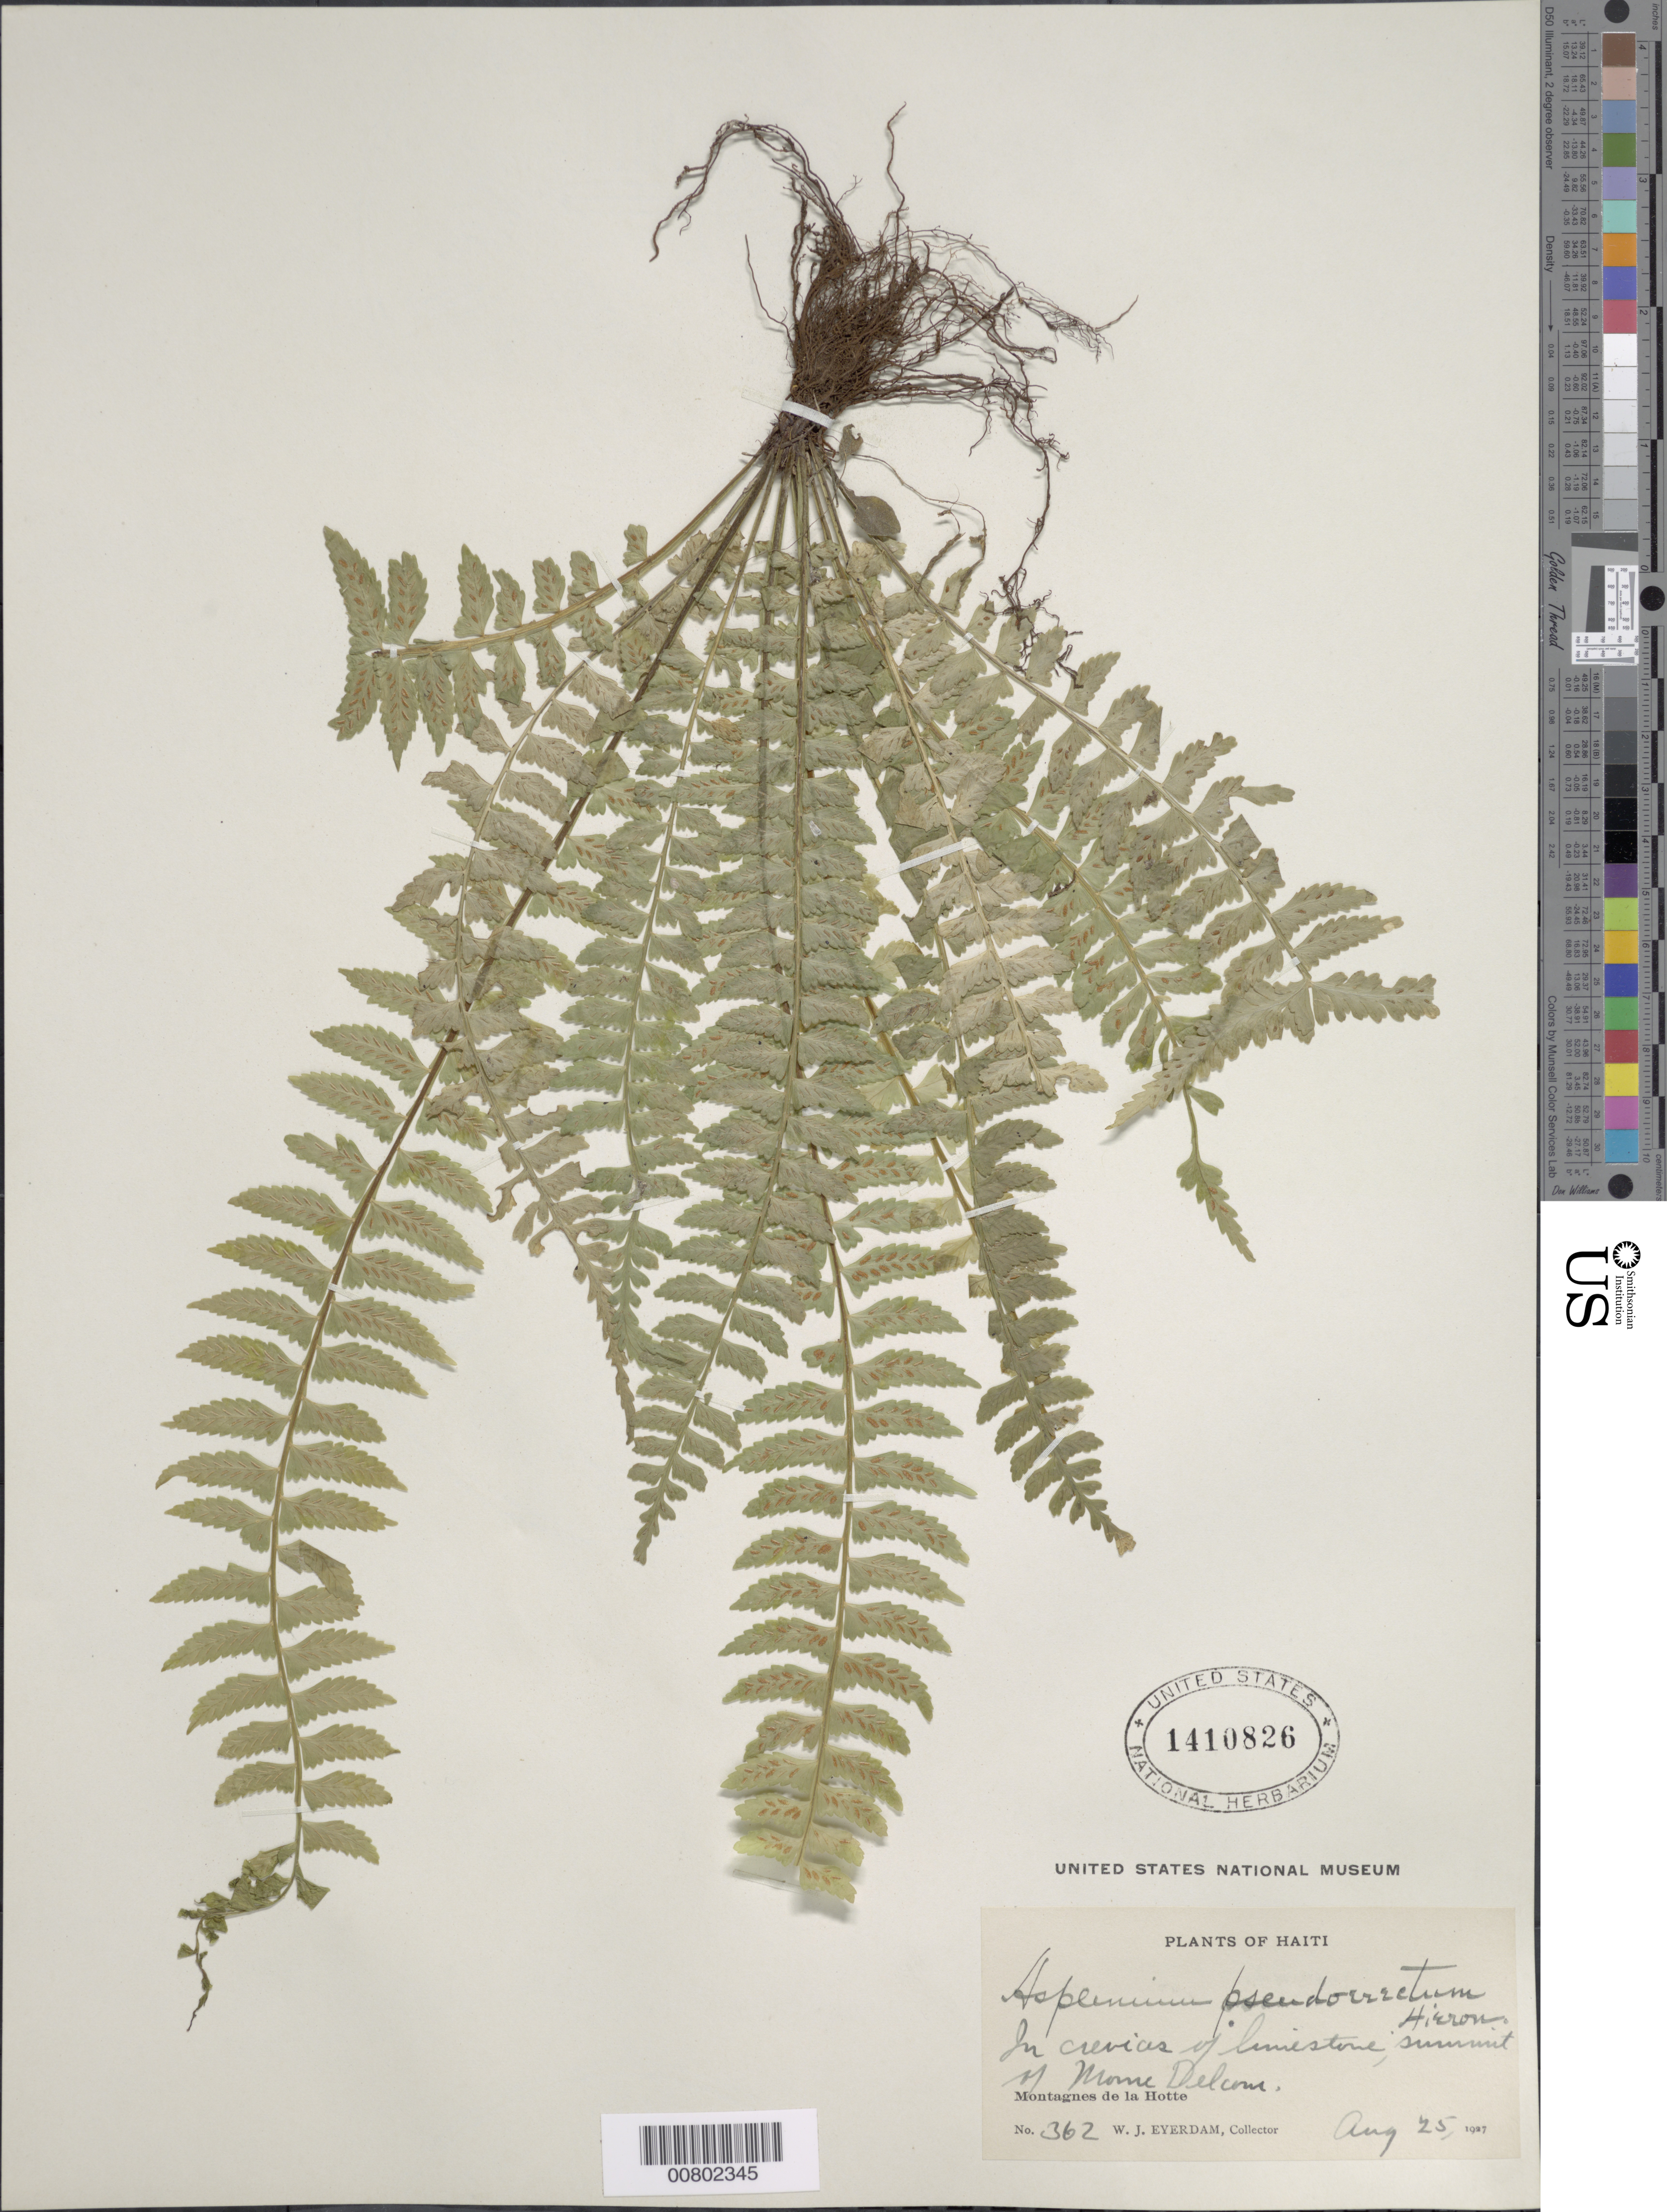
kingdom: Plantae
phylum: Tracheophyta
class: Polypodiopsida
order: Polypodiales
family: Aspleniaceae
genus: Asplenium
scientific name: Asplenium pteropus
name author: Kaulf.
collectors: W. J. Eyerdam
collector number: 362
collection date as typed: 25 Aug 1927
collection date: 1927-08-25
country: Haiti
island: Hispaniola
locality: Montagnes de la Hotte, summit of Morne Delcour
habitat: In crevices of limestone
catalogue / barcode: US 1410826